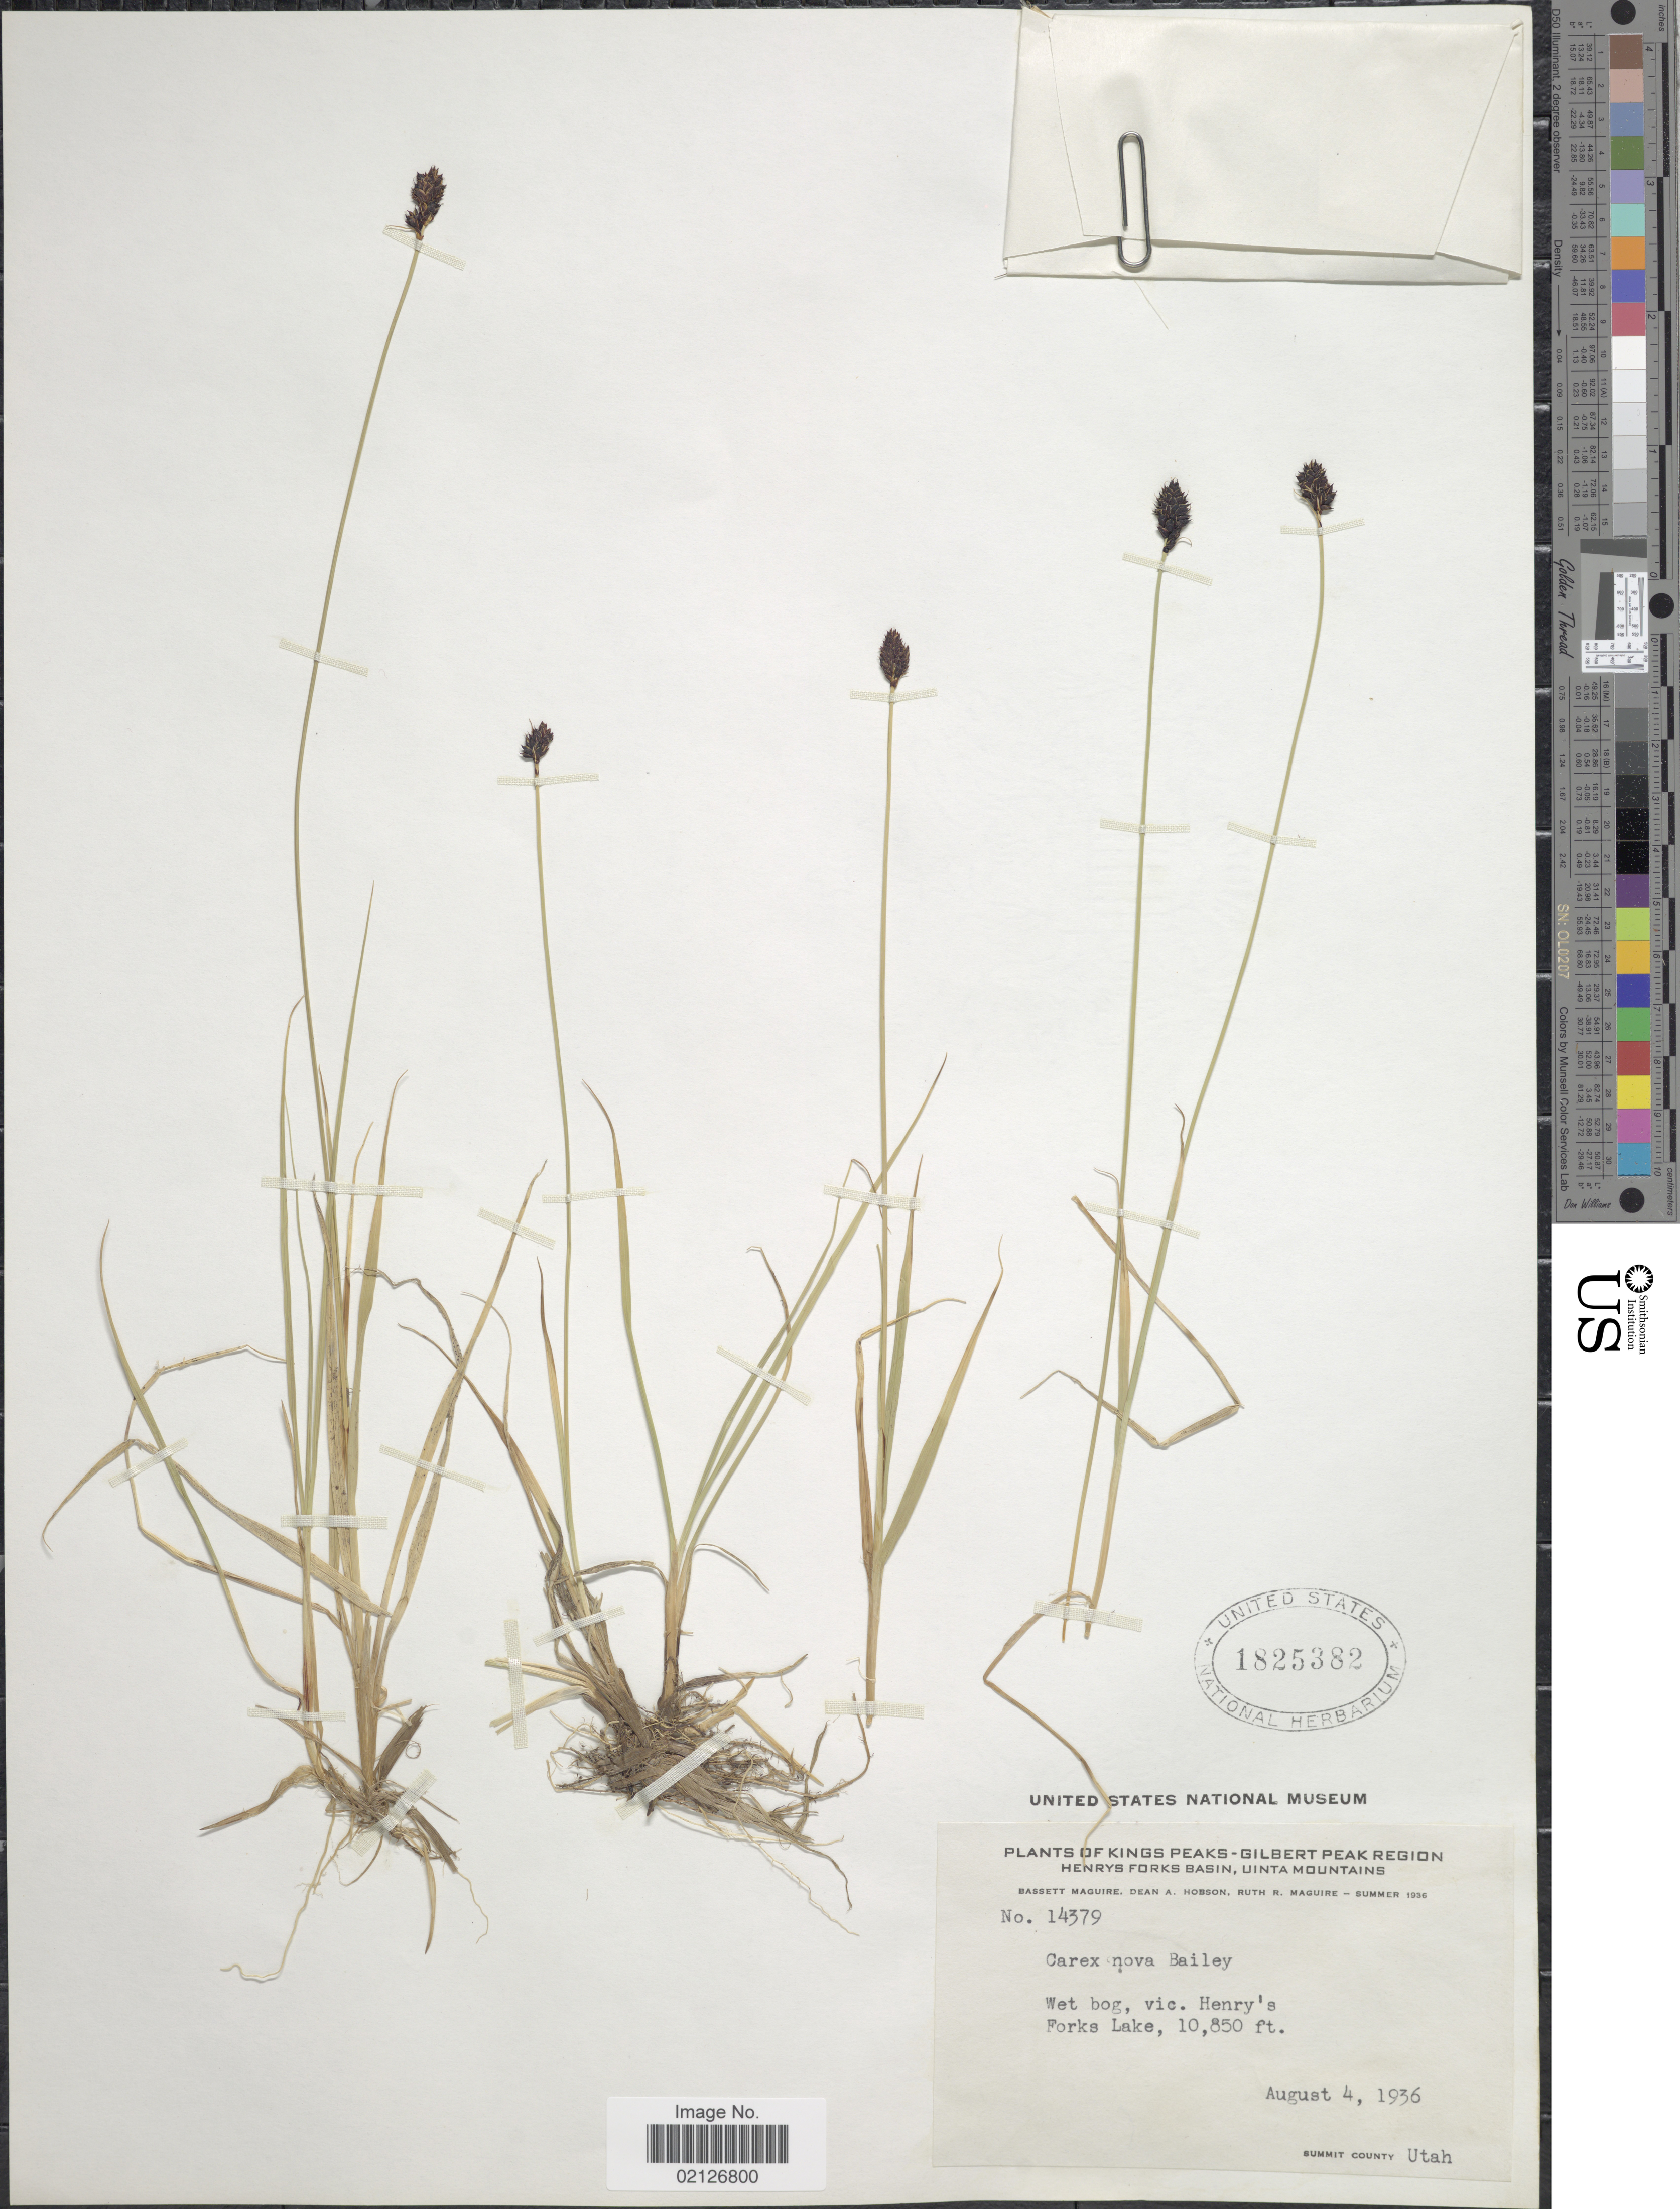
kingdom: Plantae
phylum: Tracheophyta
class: Liliopsida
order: Poales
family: Cyperaceae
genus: Carex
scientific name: Carex nova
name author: L.H. Bailey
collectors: B. Maguire, D. Hobson & R. R. Maguire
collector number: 14379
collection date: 1936-08-04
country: United States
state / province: Utah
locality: Kings Peaks- Gilbert Peak Region, Henrys Forks Basin, Uinta Mountains, wet bog, vic. Henry's Forks Lake, Summit County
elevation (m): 3307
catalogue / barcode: US 1825382